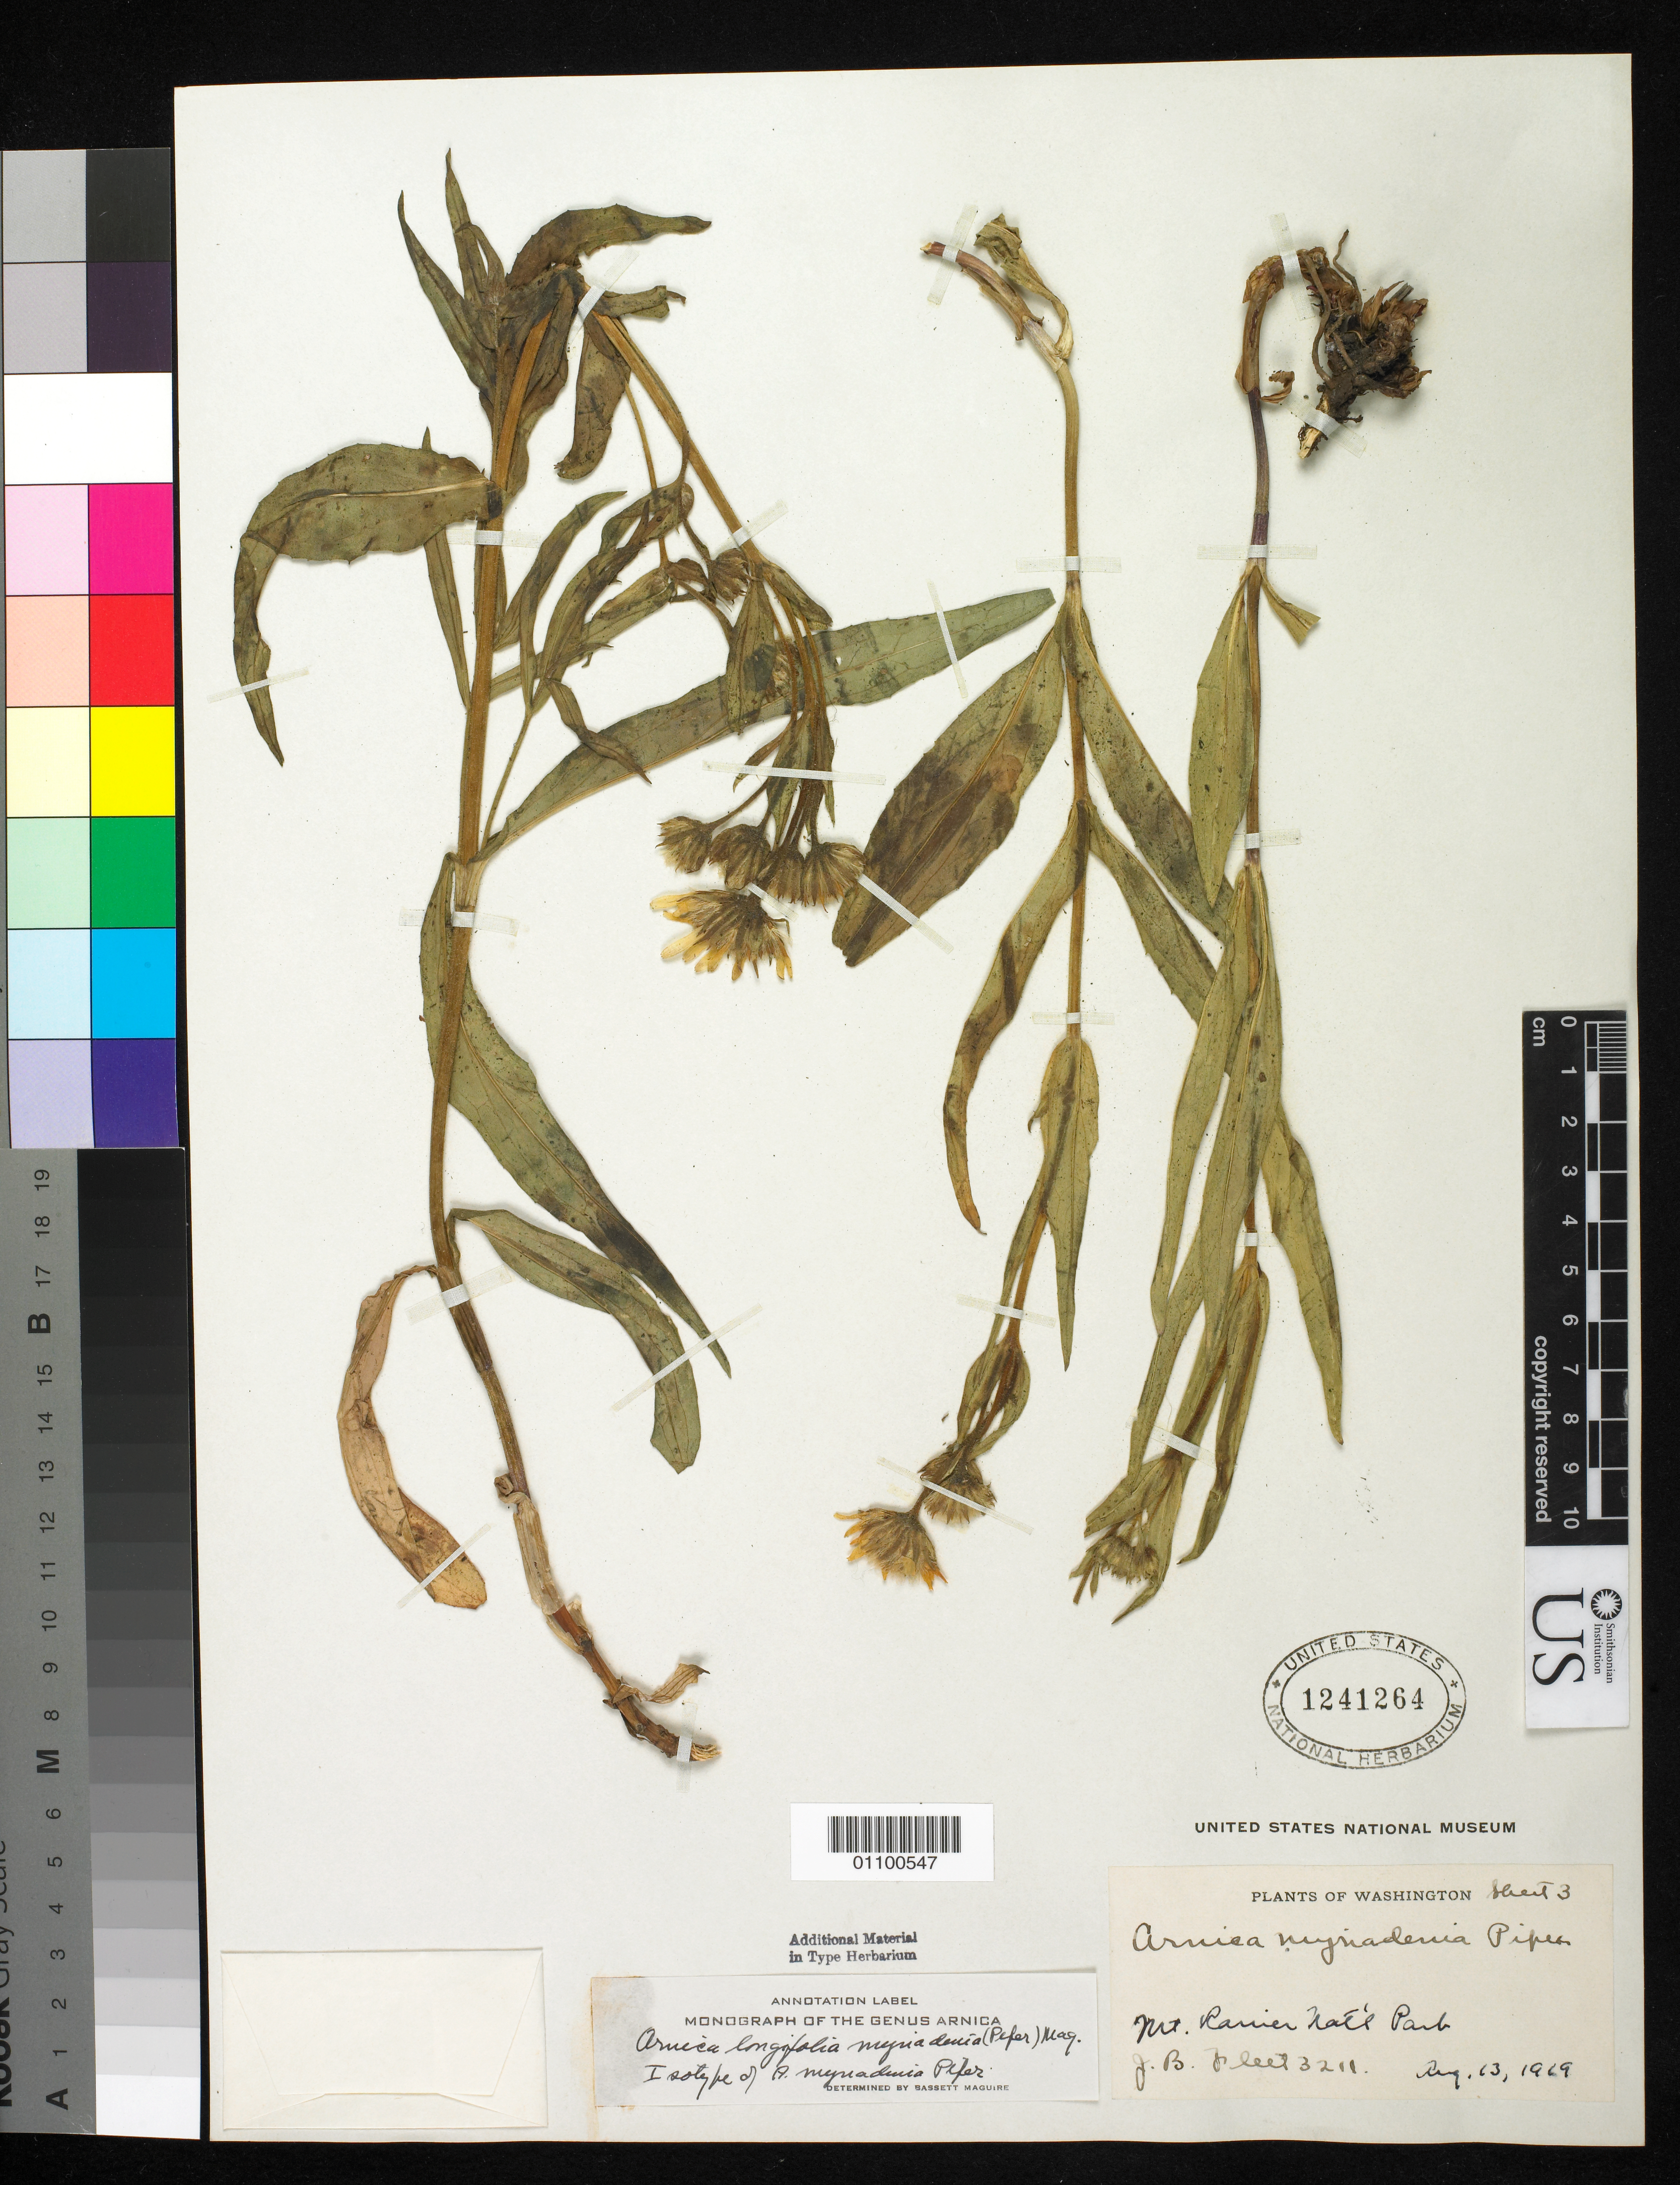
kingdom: Plantae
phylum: Tracheophyta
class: Magnoliopsida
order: Asterales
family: Asteraceae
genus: Arnica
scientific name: Arnica myriadenia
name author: Piper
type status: Holotype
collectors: J. Fleet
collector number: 3211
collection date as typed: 13 Aug 1919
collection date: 1919-08-13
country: United States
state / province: Washington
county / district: Pierce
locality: Mount Rainier National Park.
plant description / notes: Flett 3211 is mounted on 3 consecutively numbered and cross-annotated sheets (USNH 1241262, 1241263, 1241264; latter 2 sheets as "sheet 2" & "sheet 3", respectively); only the first is annotated as "Type" and sheets 2 & 3 are annotated by B. Maguire (undated) as "isotypes".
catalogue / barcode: US 1241264